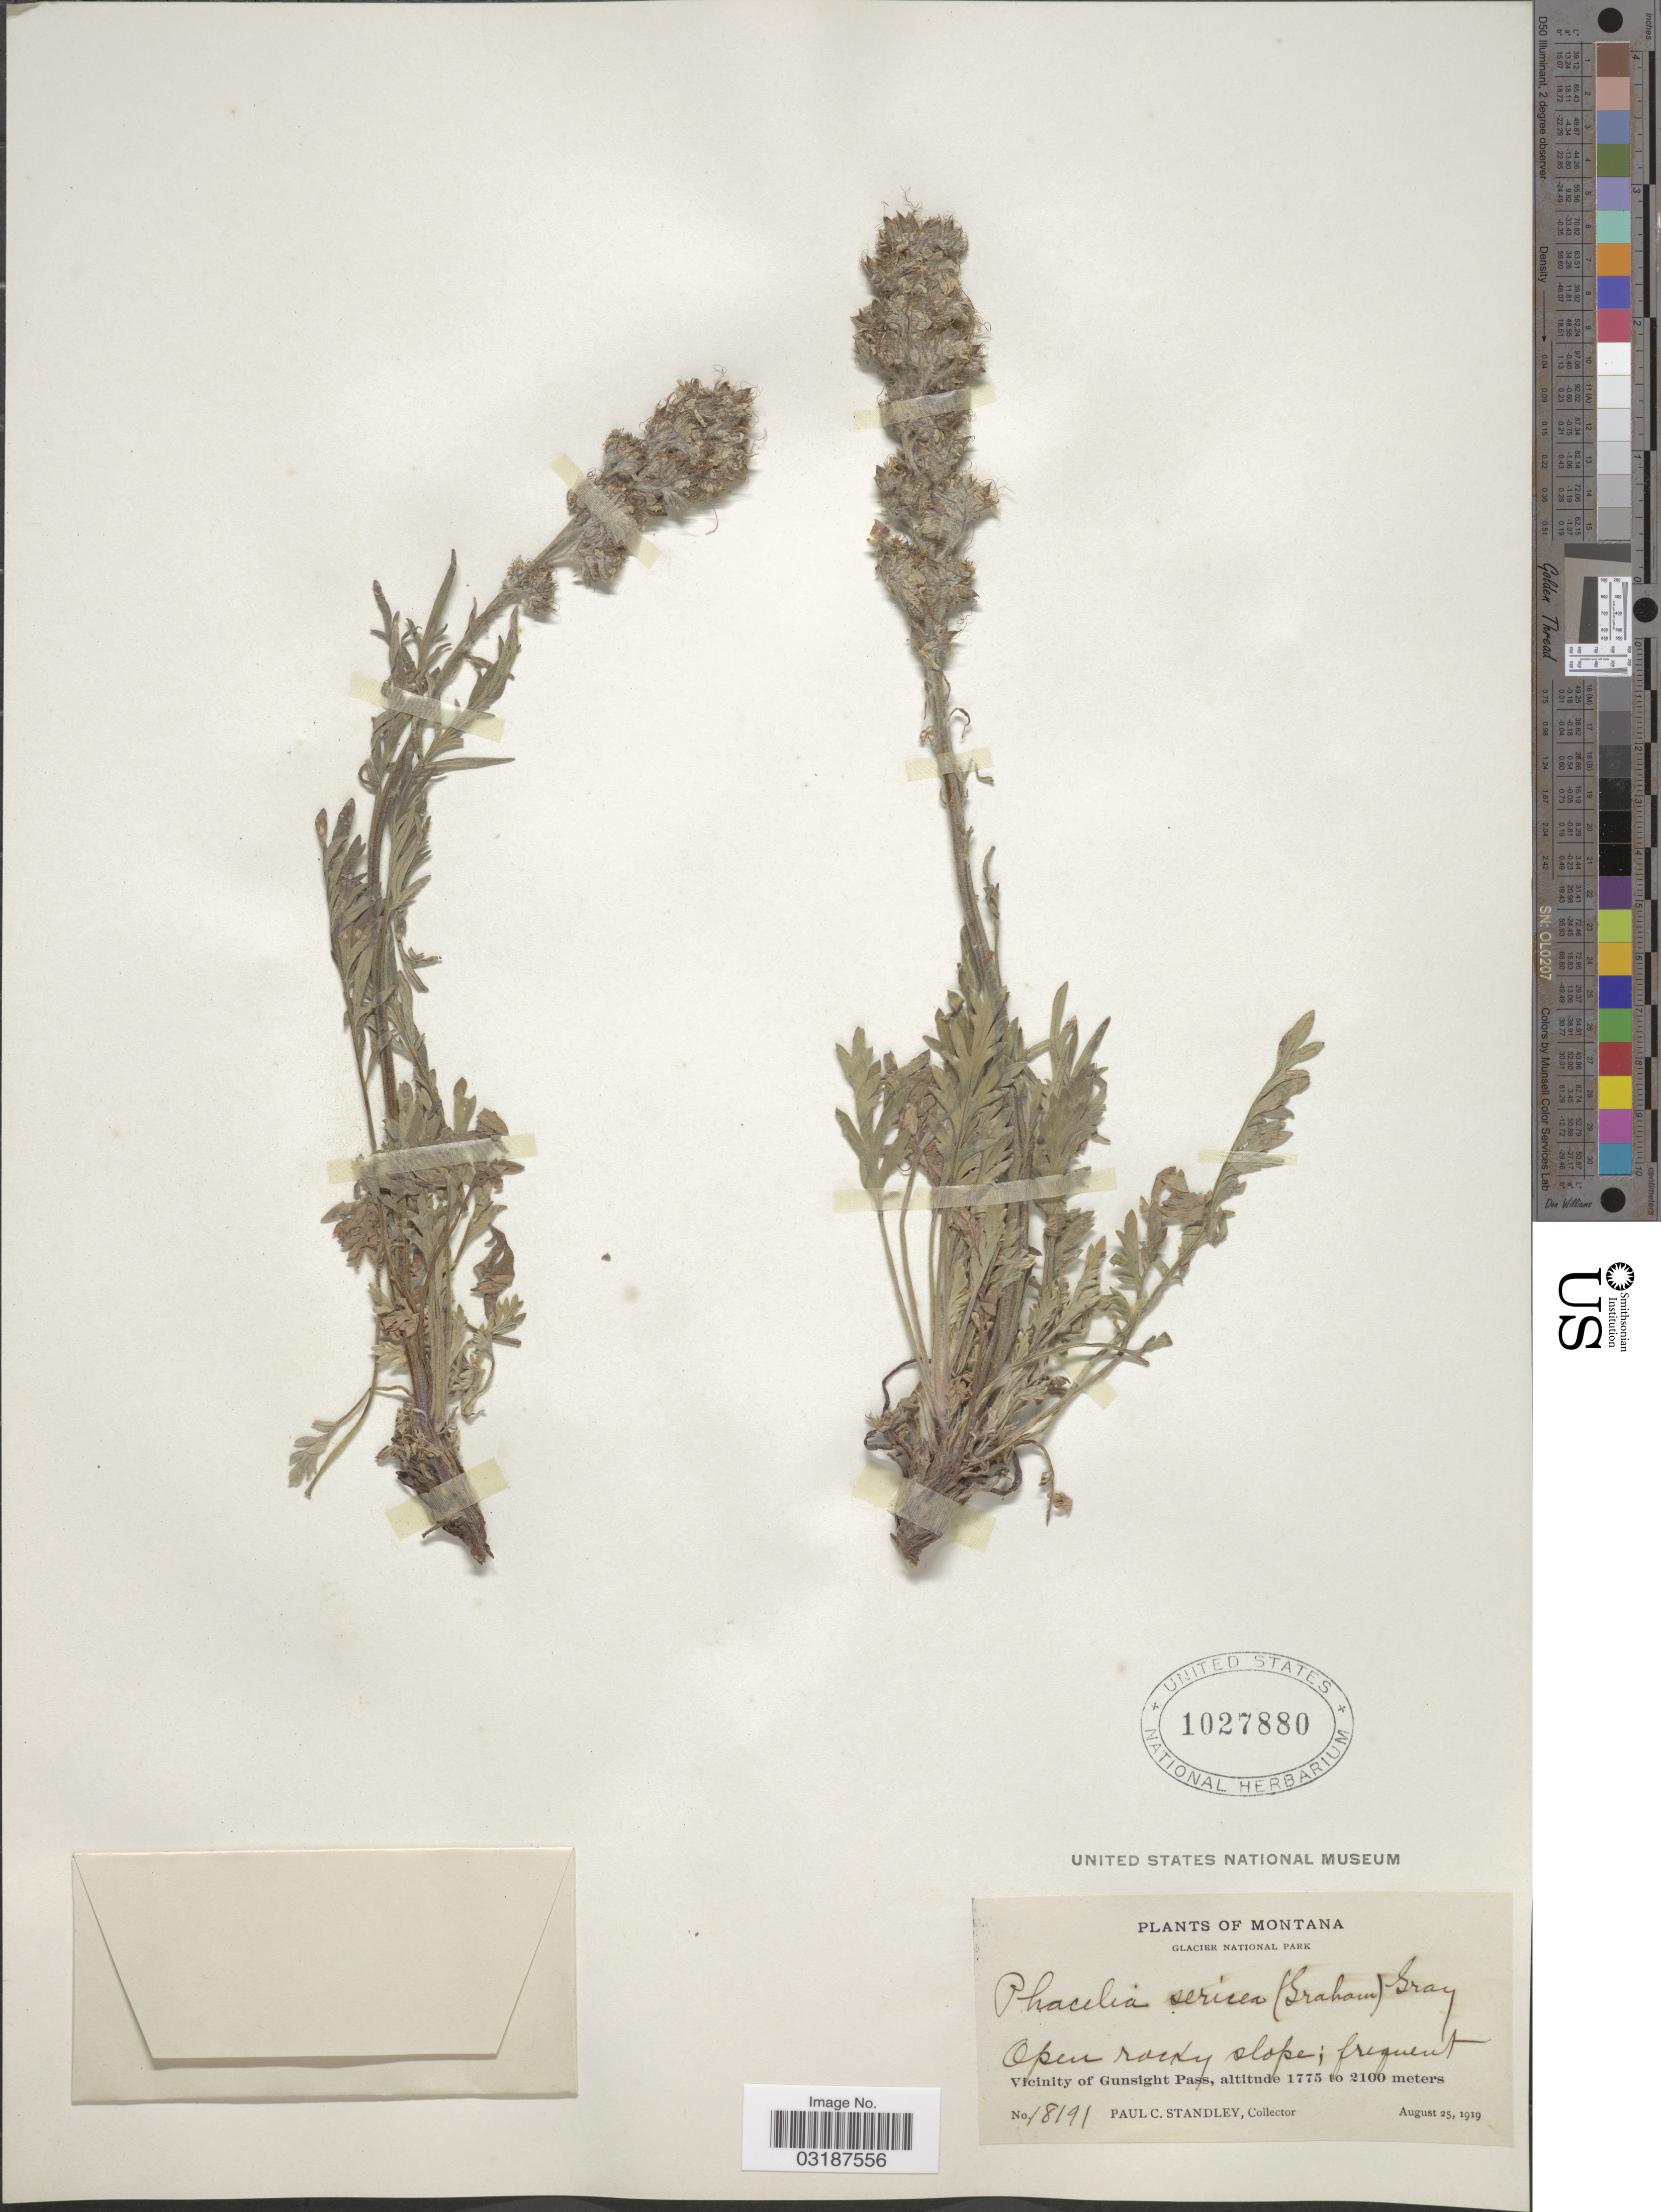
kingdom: Plantae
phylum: Tracheophyta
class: Magnoliopsida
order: Boraginales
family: Hydrophyllaceae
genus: Phacelia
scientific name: Phacelia sericea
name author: (Graham) A. Gray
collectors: P. C. Standley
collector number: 18191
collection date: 1919-08-25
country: United States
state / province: Montana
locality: Glacier National Park. Vicinity of Gunsight Pass.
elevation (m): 1775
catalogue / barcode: US 1027880